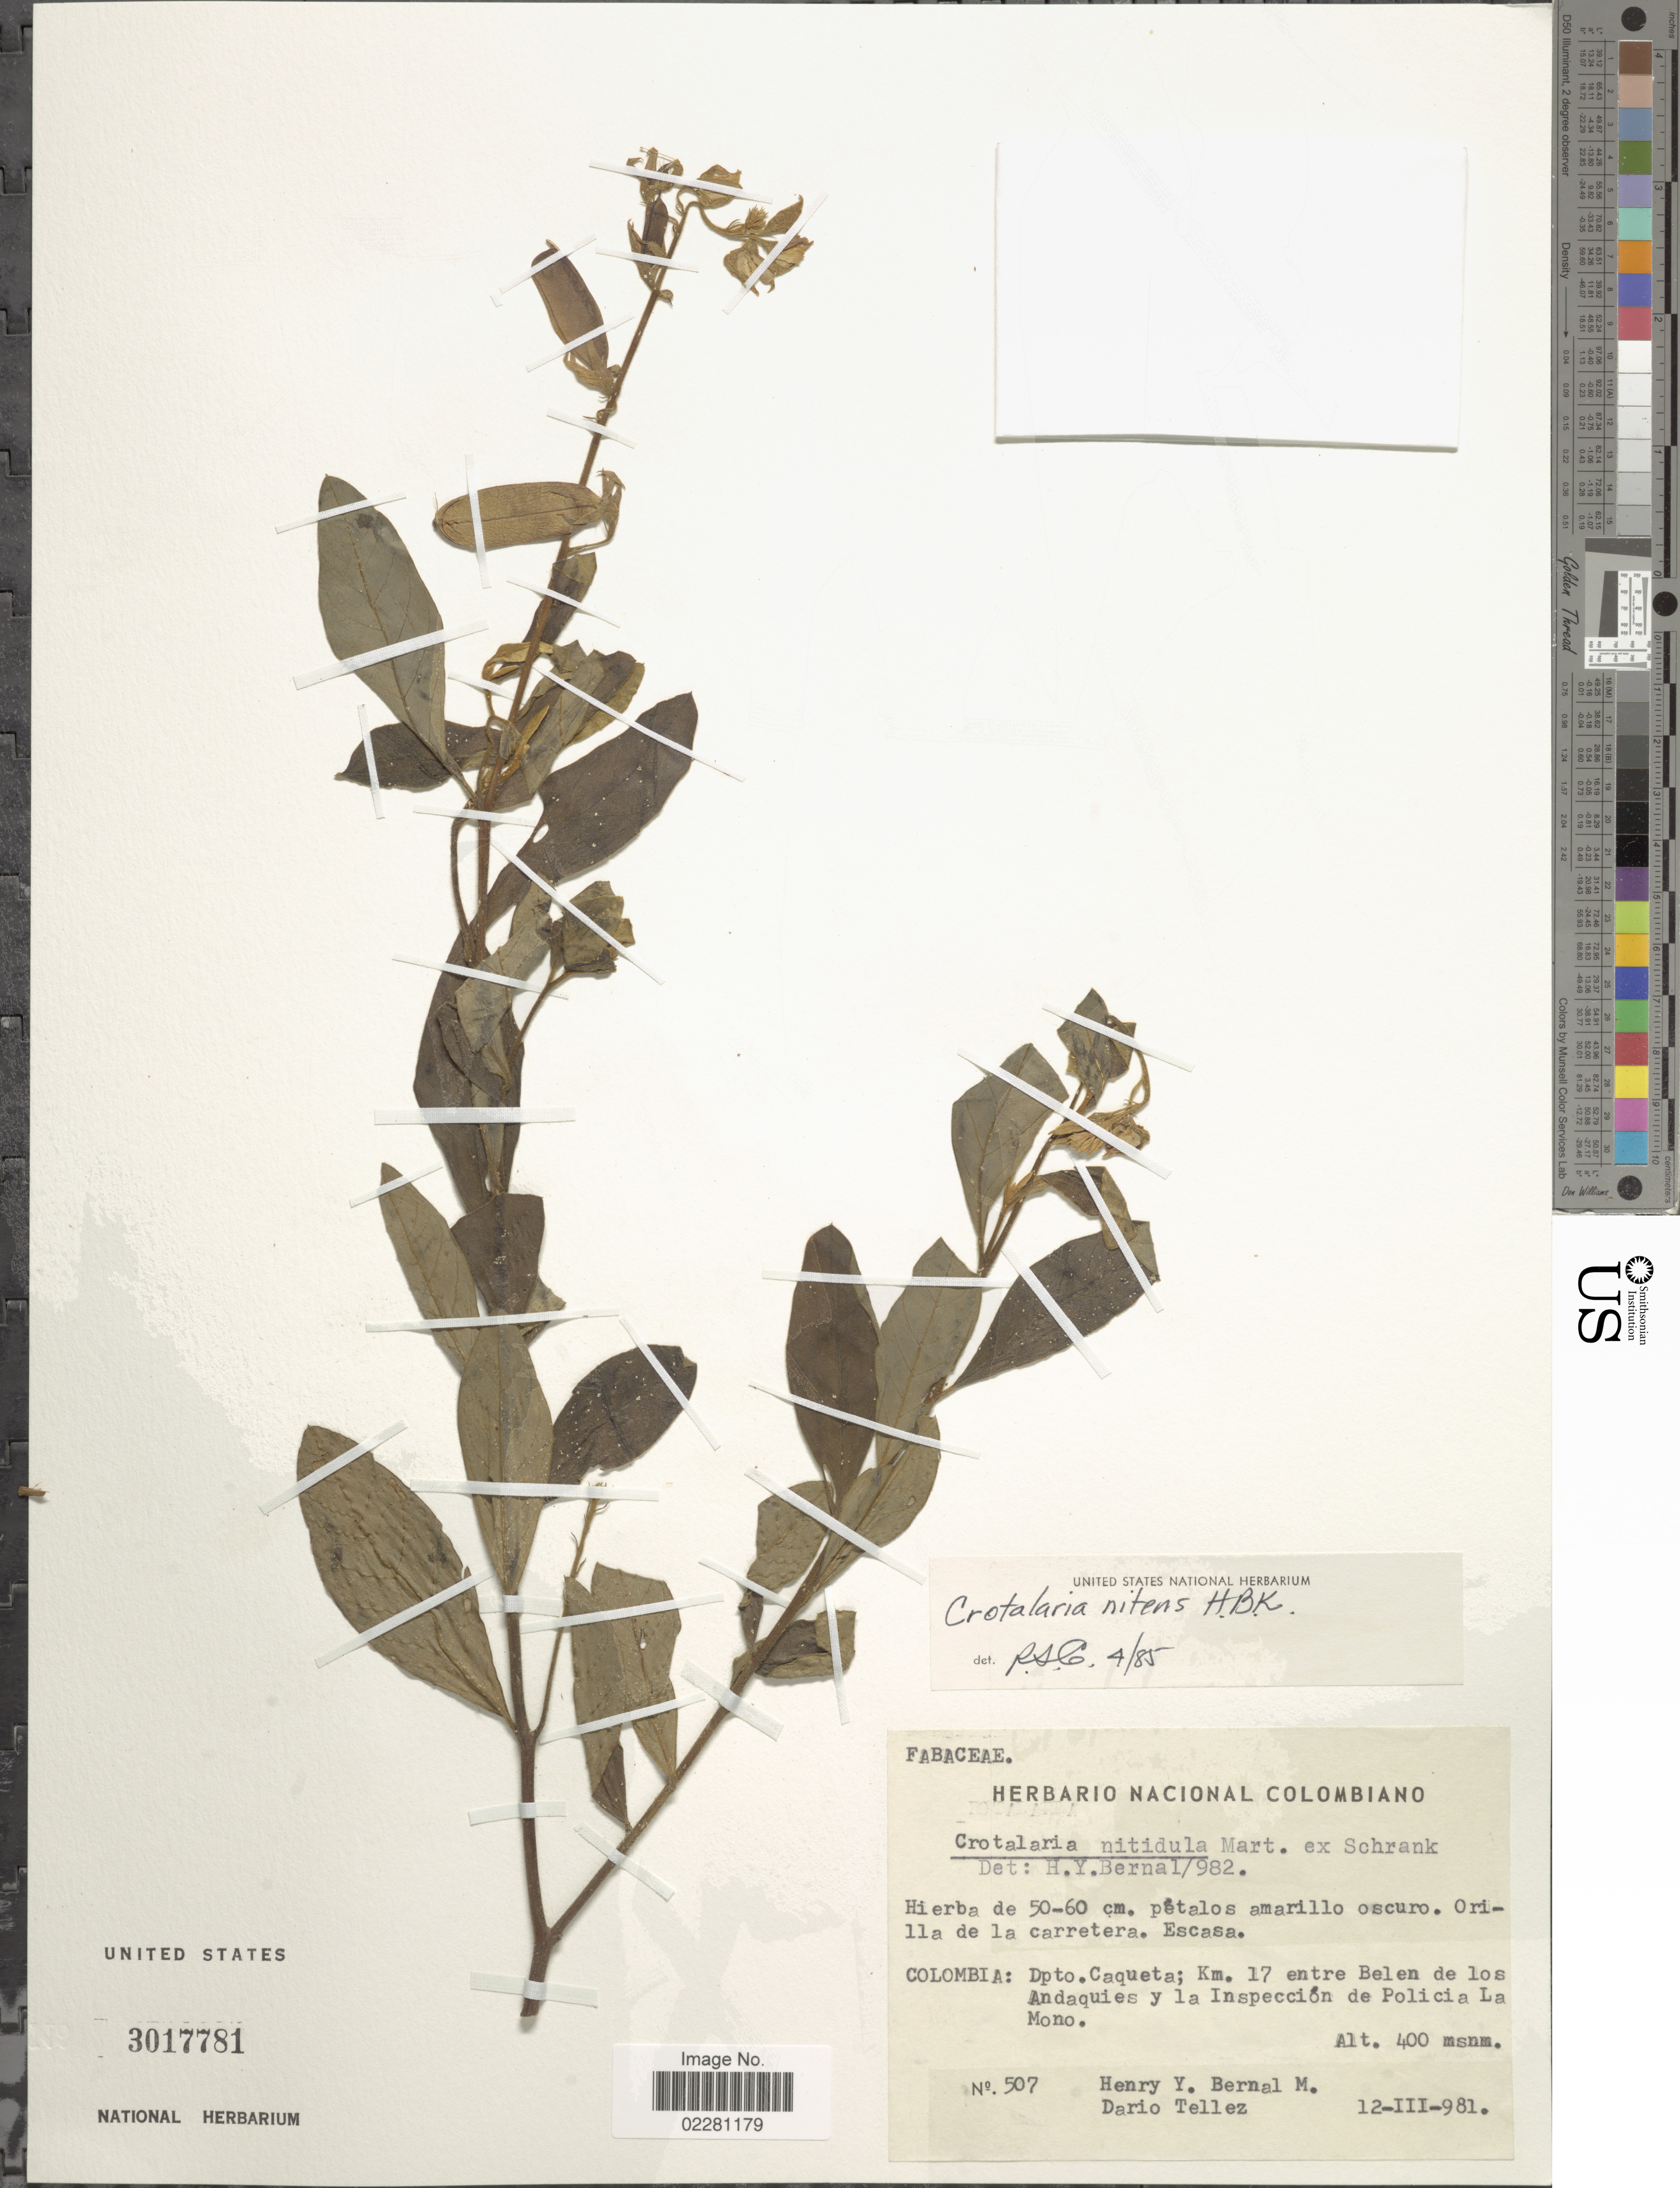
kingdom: Plantae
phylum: Tracheophyta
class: Magnoliopsida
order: Fabales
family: Fabaceae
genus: Crotalaria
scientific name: Crotalaria nitens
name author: Kunth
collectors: H. Y. Bernal & D. Tellez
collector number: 507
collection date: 1981-03-12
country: Colombia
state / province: Caquetá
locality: Km 17 entre Belen de los Andaquies y la Inspeccion de Policia La Mono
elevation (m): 400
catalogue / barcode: US 3017781